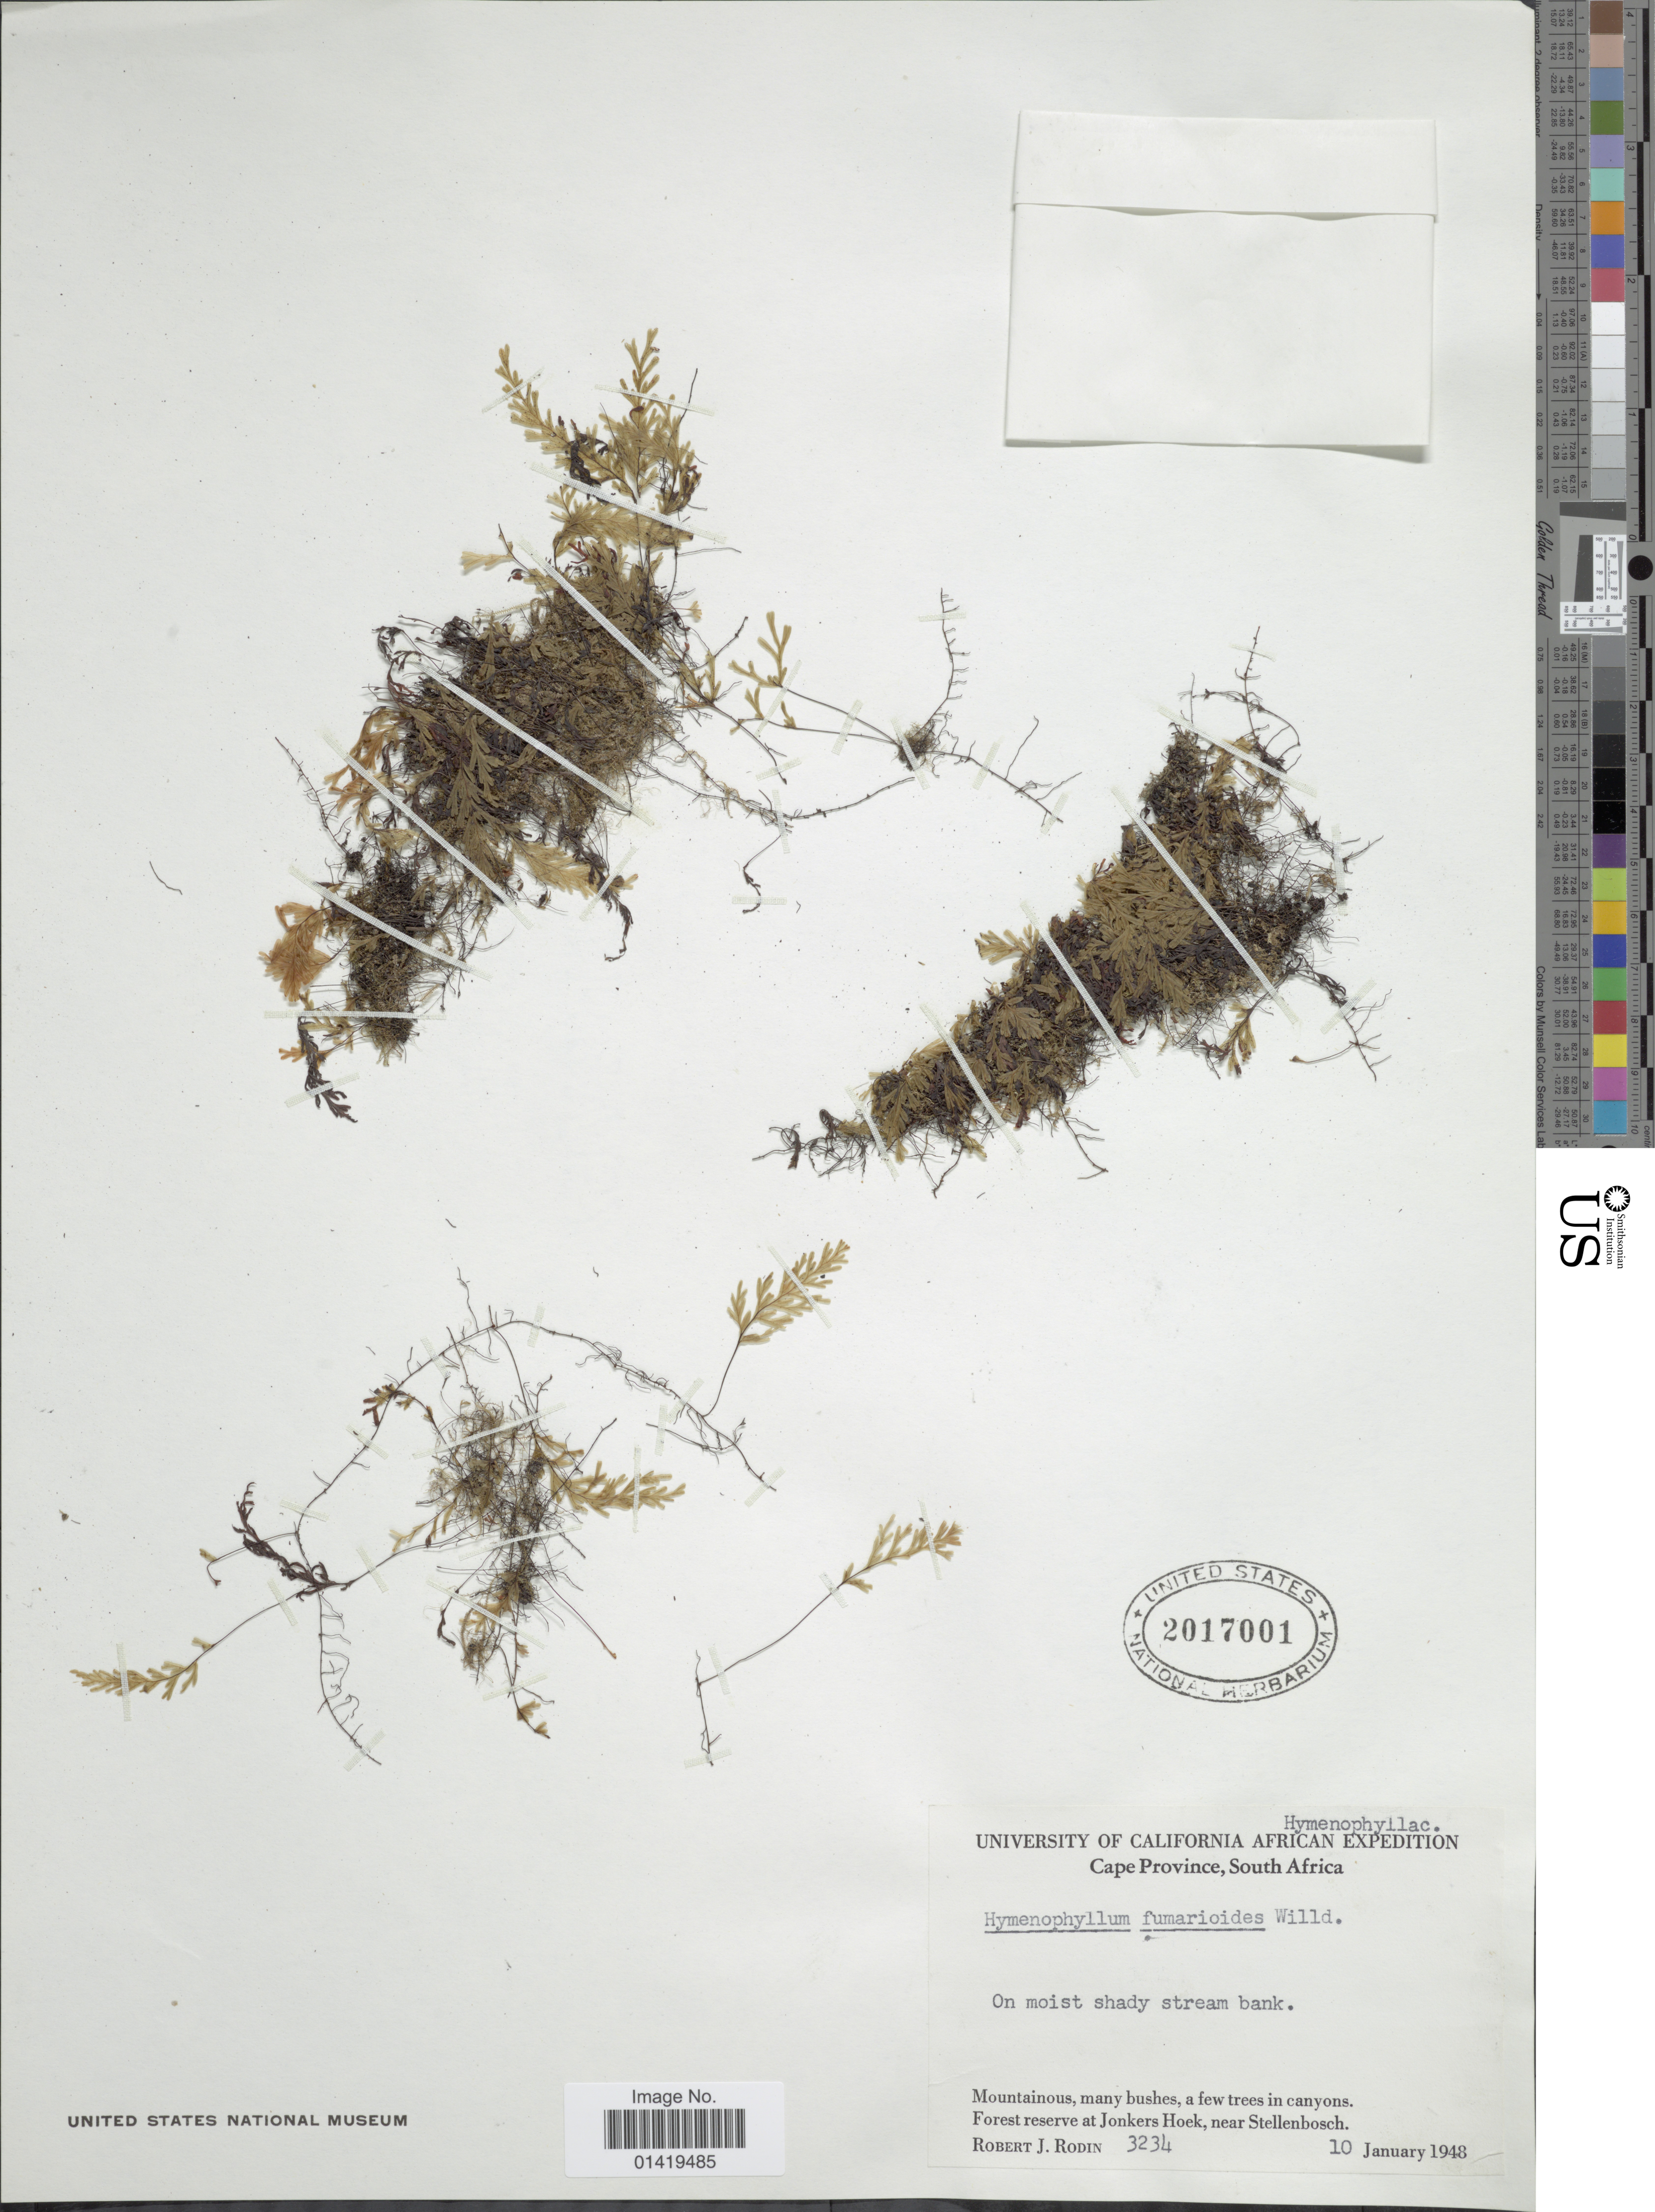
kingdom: Plantae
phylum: Tracheophyta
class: Polypodiopsida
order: Hymenophyllales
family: Hymenophyllaceae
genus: Hymenophyllum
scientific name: Hymenophyllum fumarioides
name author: Willd.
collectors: R. J. Rodin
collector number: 3234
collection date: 1948-01-10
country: South Africa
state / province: Western Cape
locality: Cape Province, South Africa forest reserve at Jonkers Hoek near Stellenbosch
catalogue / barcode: US 2017001